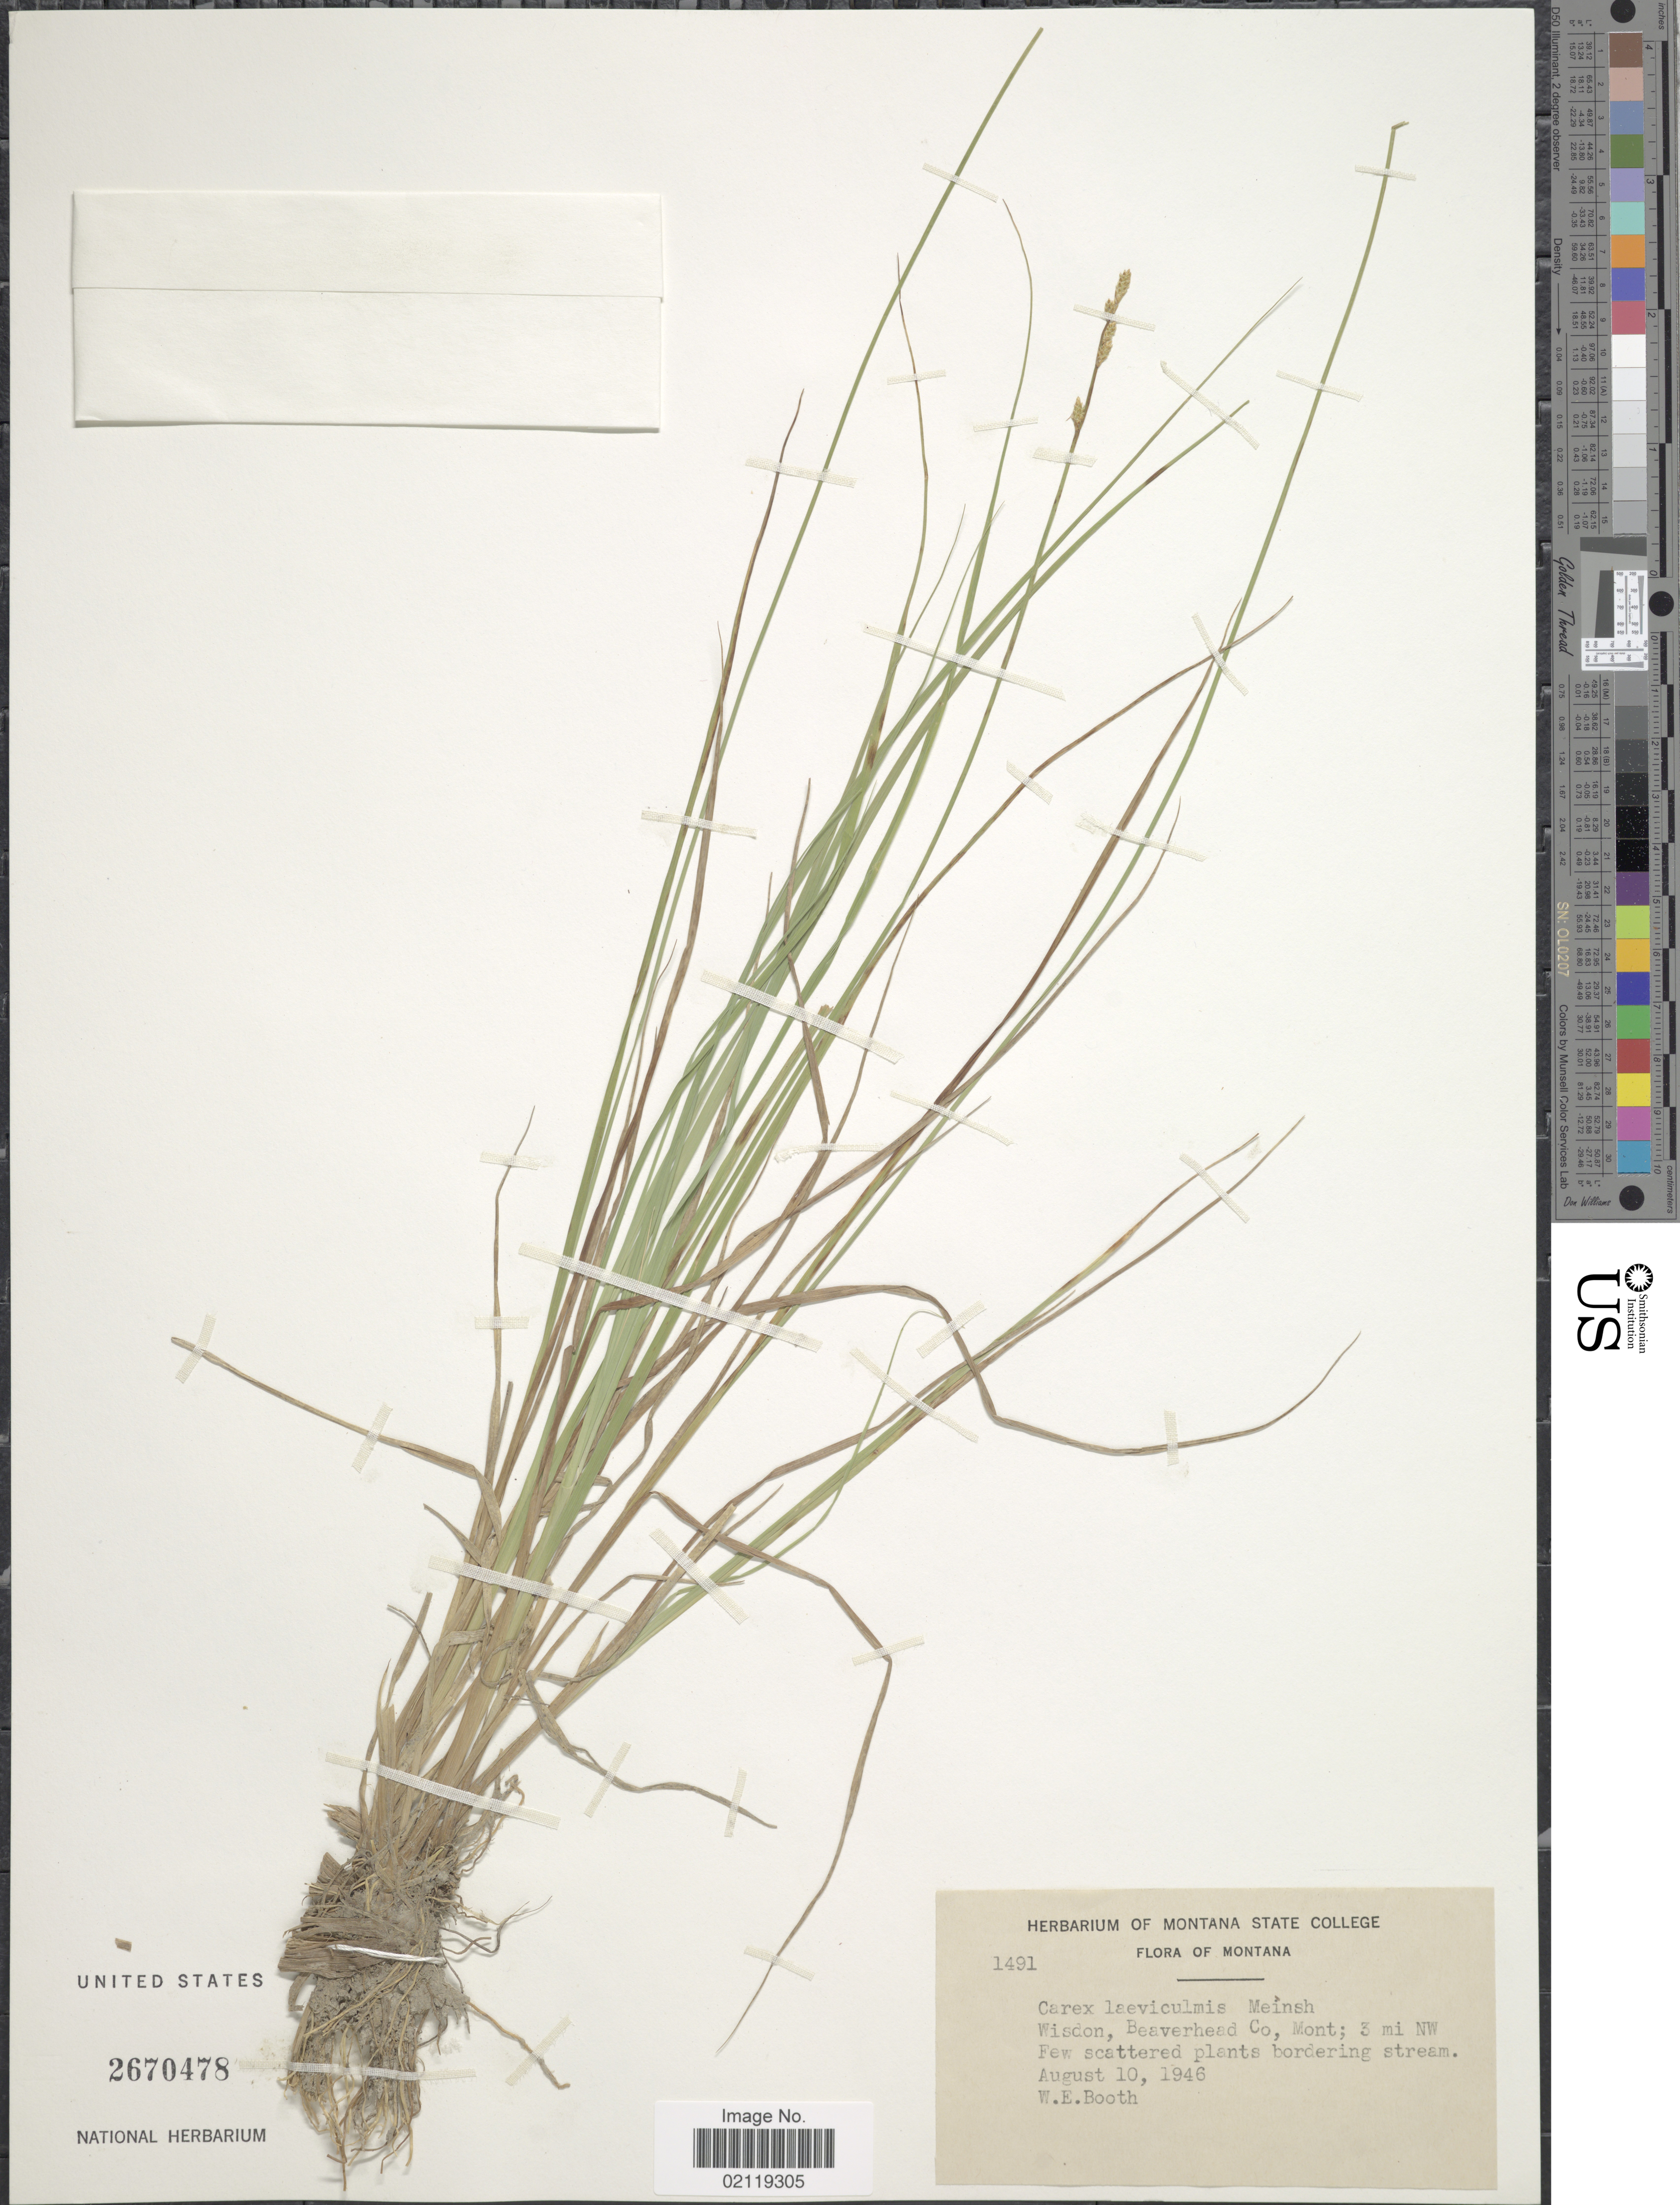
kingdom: Plantae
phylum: Tracheophyta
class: Liliopsida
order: Poales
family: Cyperaceae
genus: Carex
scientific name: Carex laeviculmis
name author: Meinsh.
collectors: W. Booth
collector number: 1491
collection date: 1946-08-10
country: United States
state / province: Montana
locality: Wisdon, Beaverhead Co., Mont; 3 mi NW. Few scattered plants bordering stream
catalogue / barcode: US 2670478